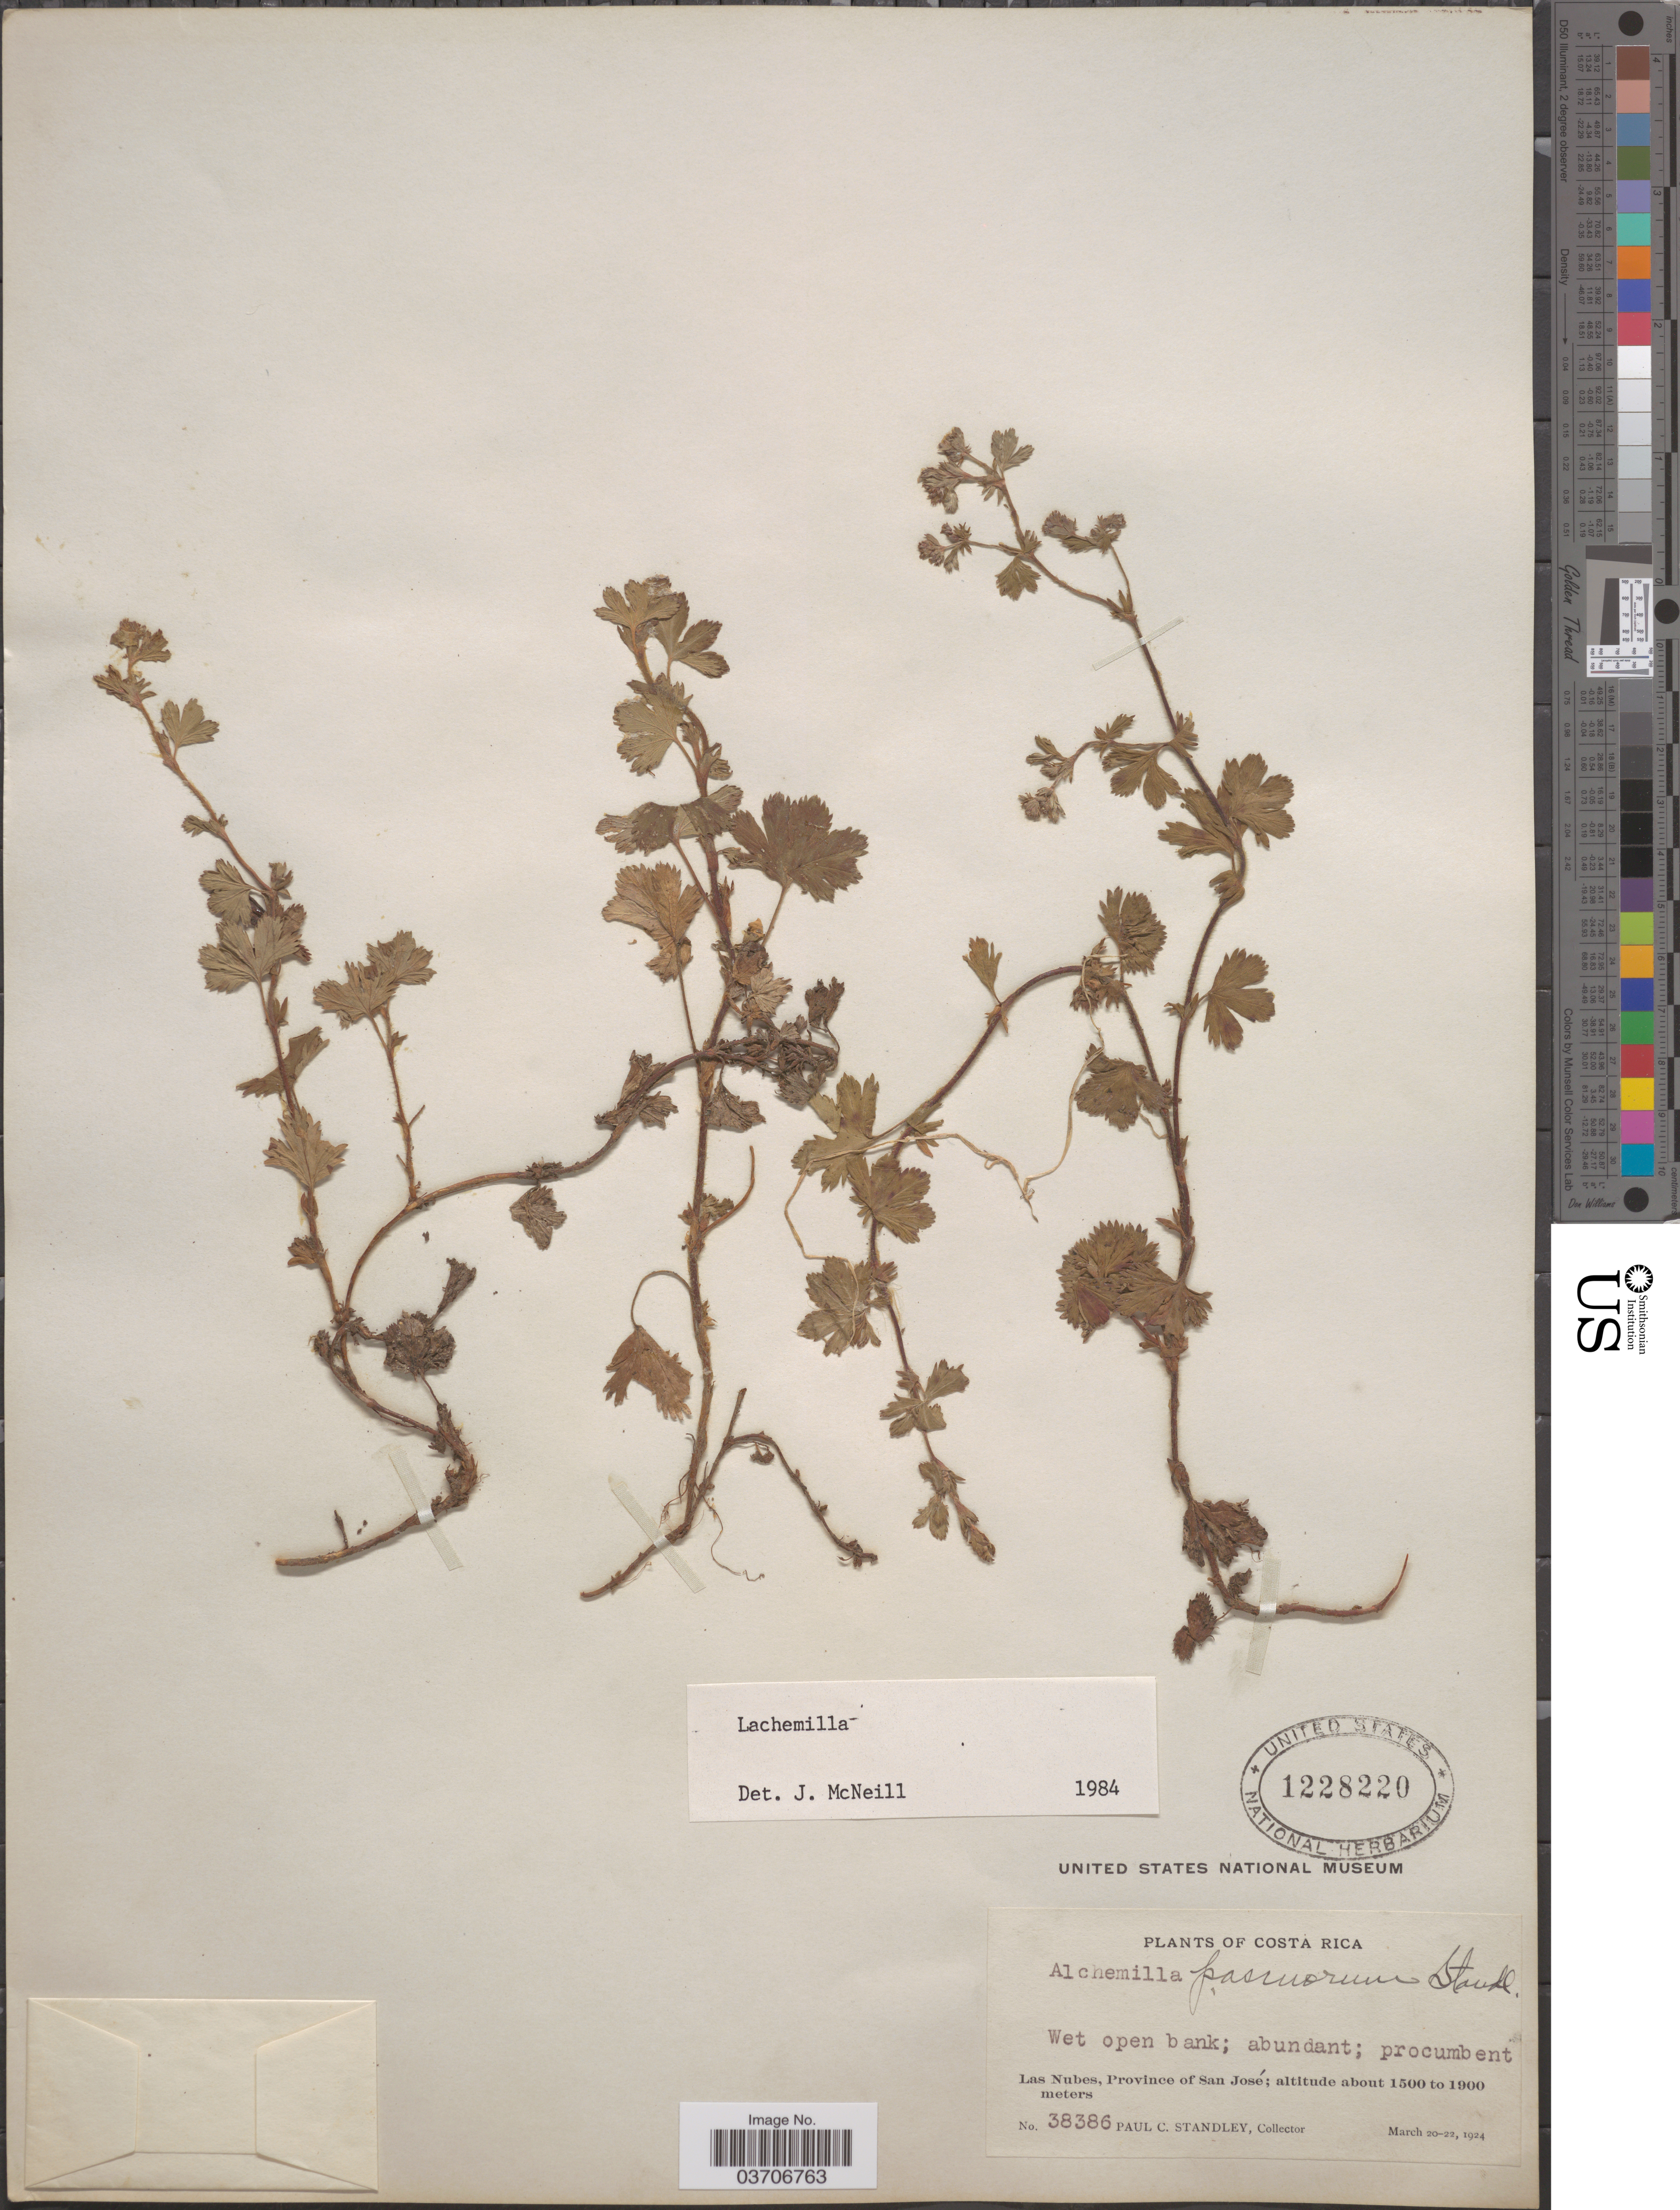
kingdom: Plantae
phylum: Tracheophyta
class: Magnoliopsida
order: Rosales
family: Rosaceae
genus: Lachemilla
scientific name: Lachemilla sp.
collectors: P. C. Standley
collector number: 38386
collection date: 1924-03-20/1924-03-22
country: Costa Rica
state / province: San José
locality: Las Nubes.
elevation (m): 1500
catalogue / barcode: US 1228220